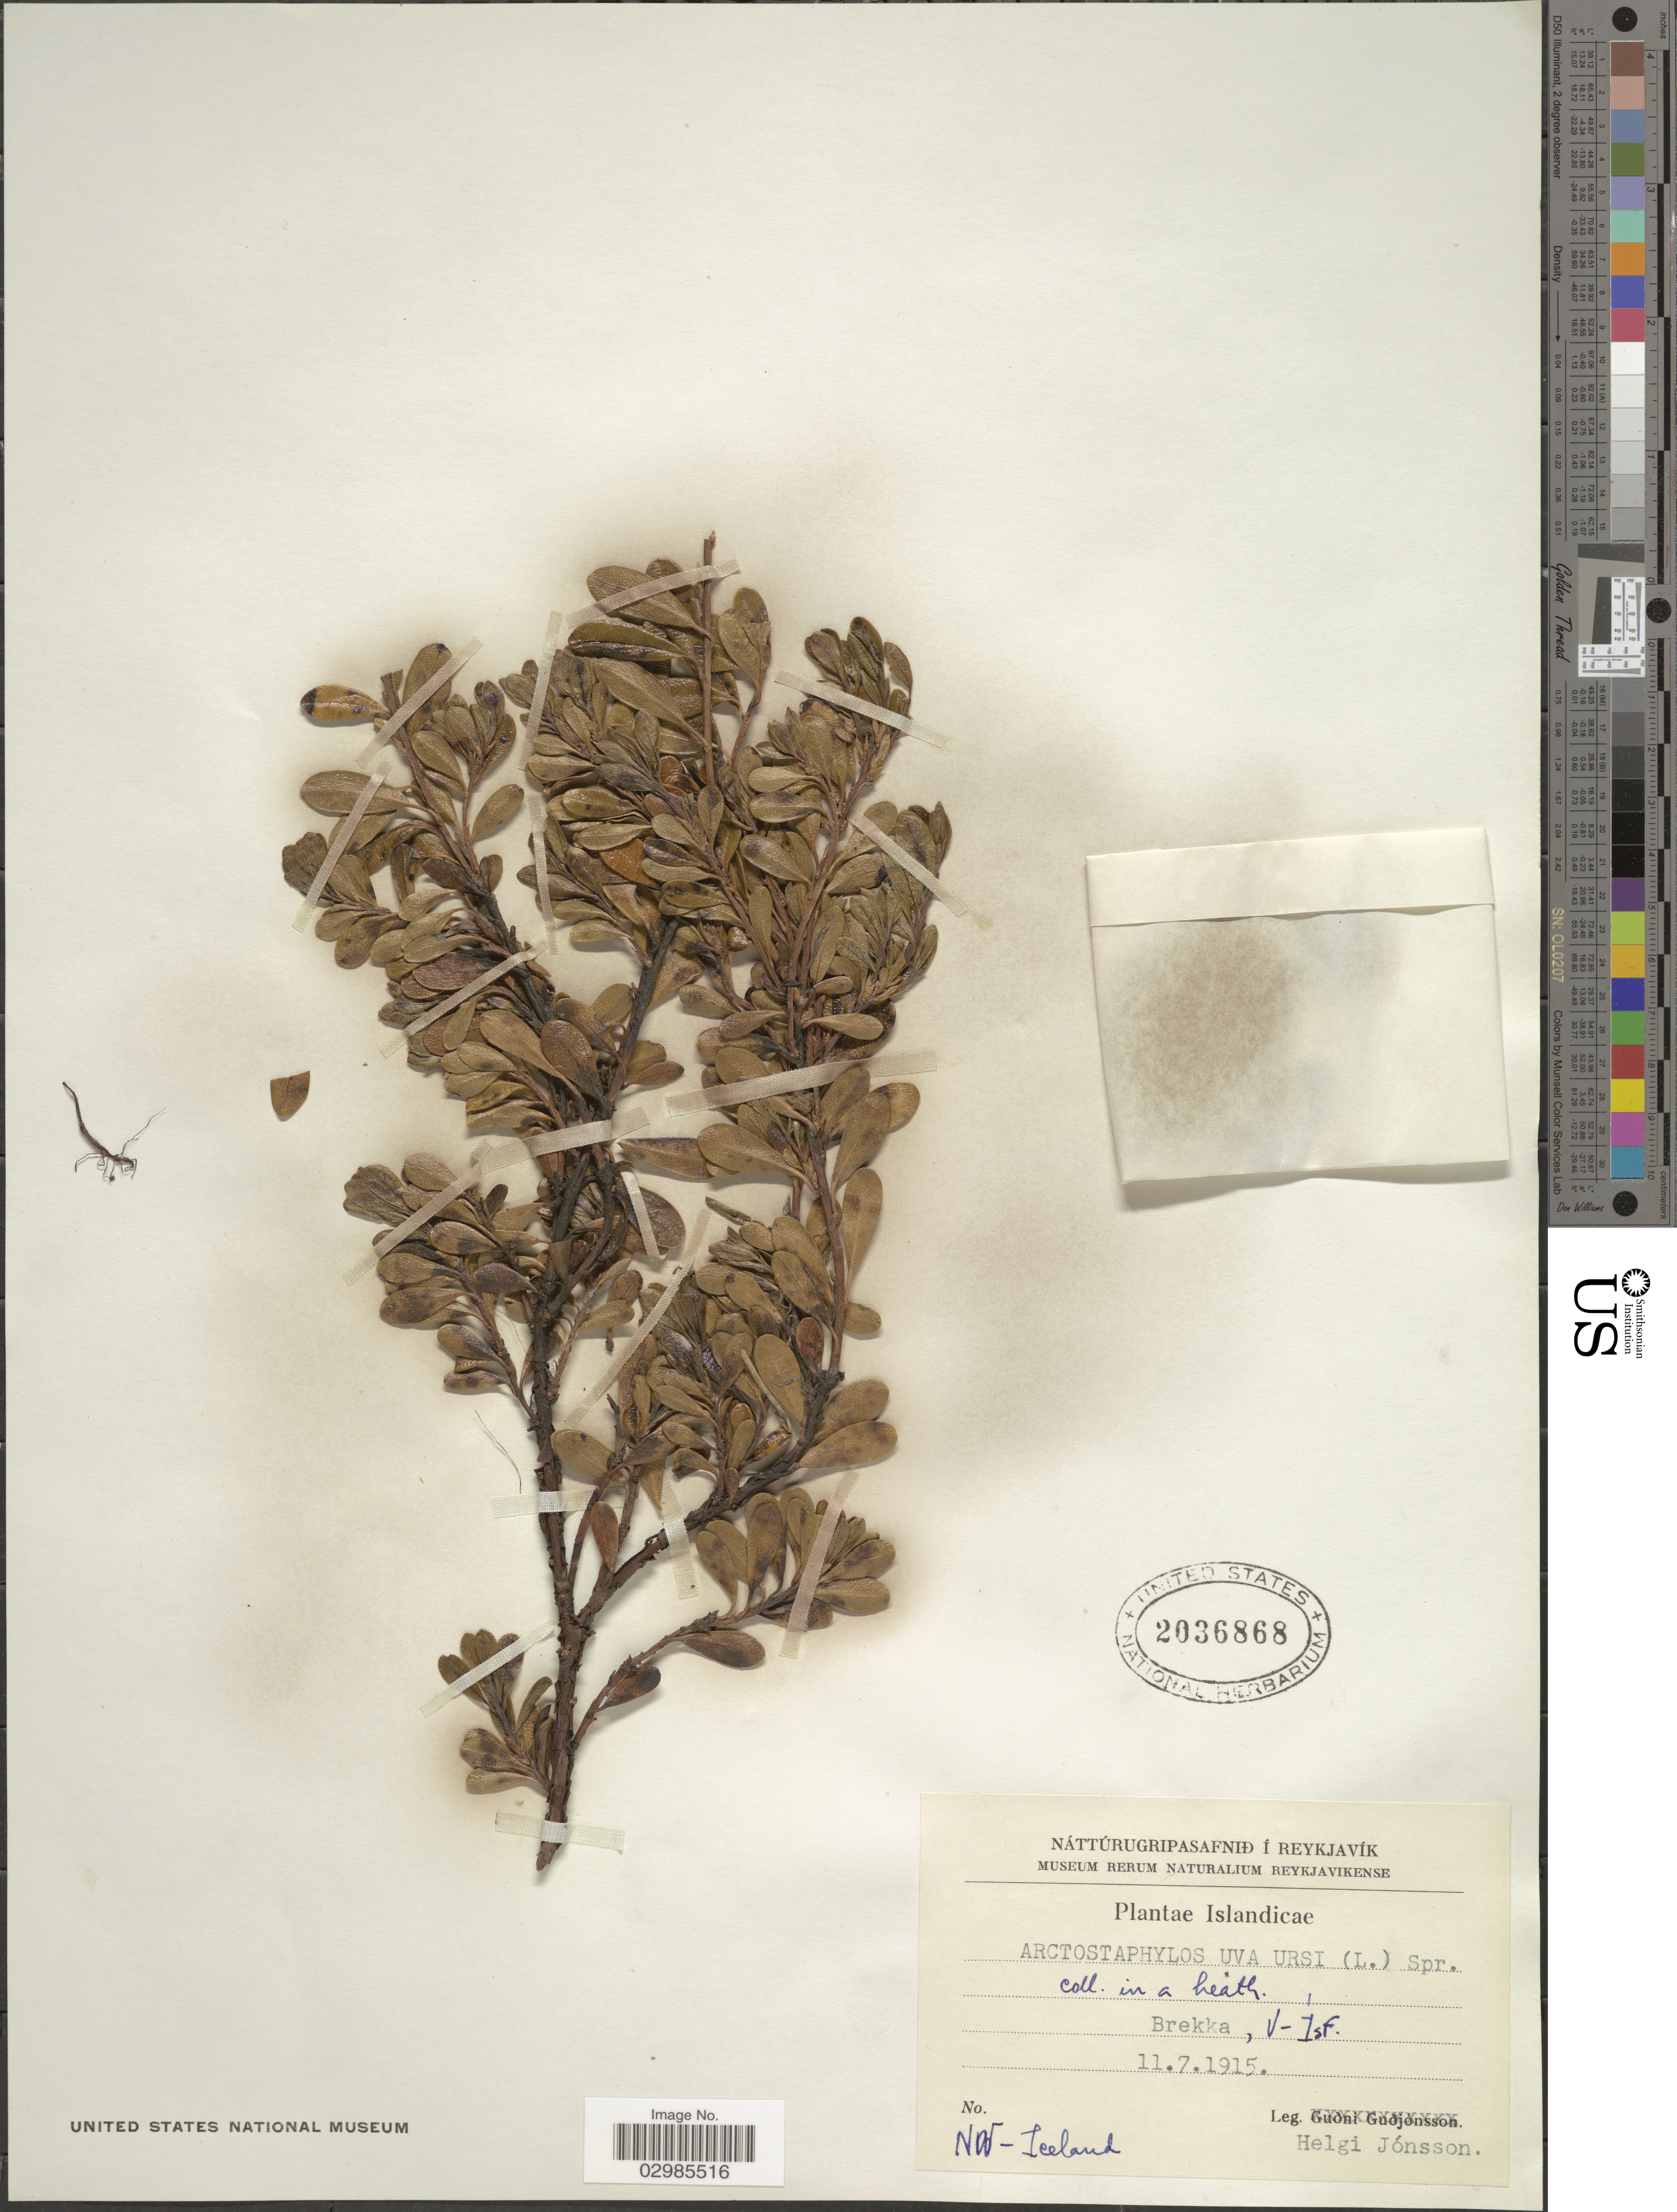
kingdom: Plantae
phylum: Tracheophyta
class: Magnoliopsida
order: Ericales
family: Ericaceae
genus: Arctostaphylos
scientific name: Arctostaphylos uva-ursi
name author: (L.) Spreng.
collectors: H. Jónsson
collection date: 1915-07-11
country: Iceland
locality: Islandicae, Brekka, V-Isl.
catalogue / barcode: US 2036868